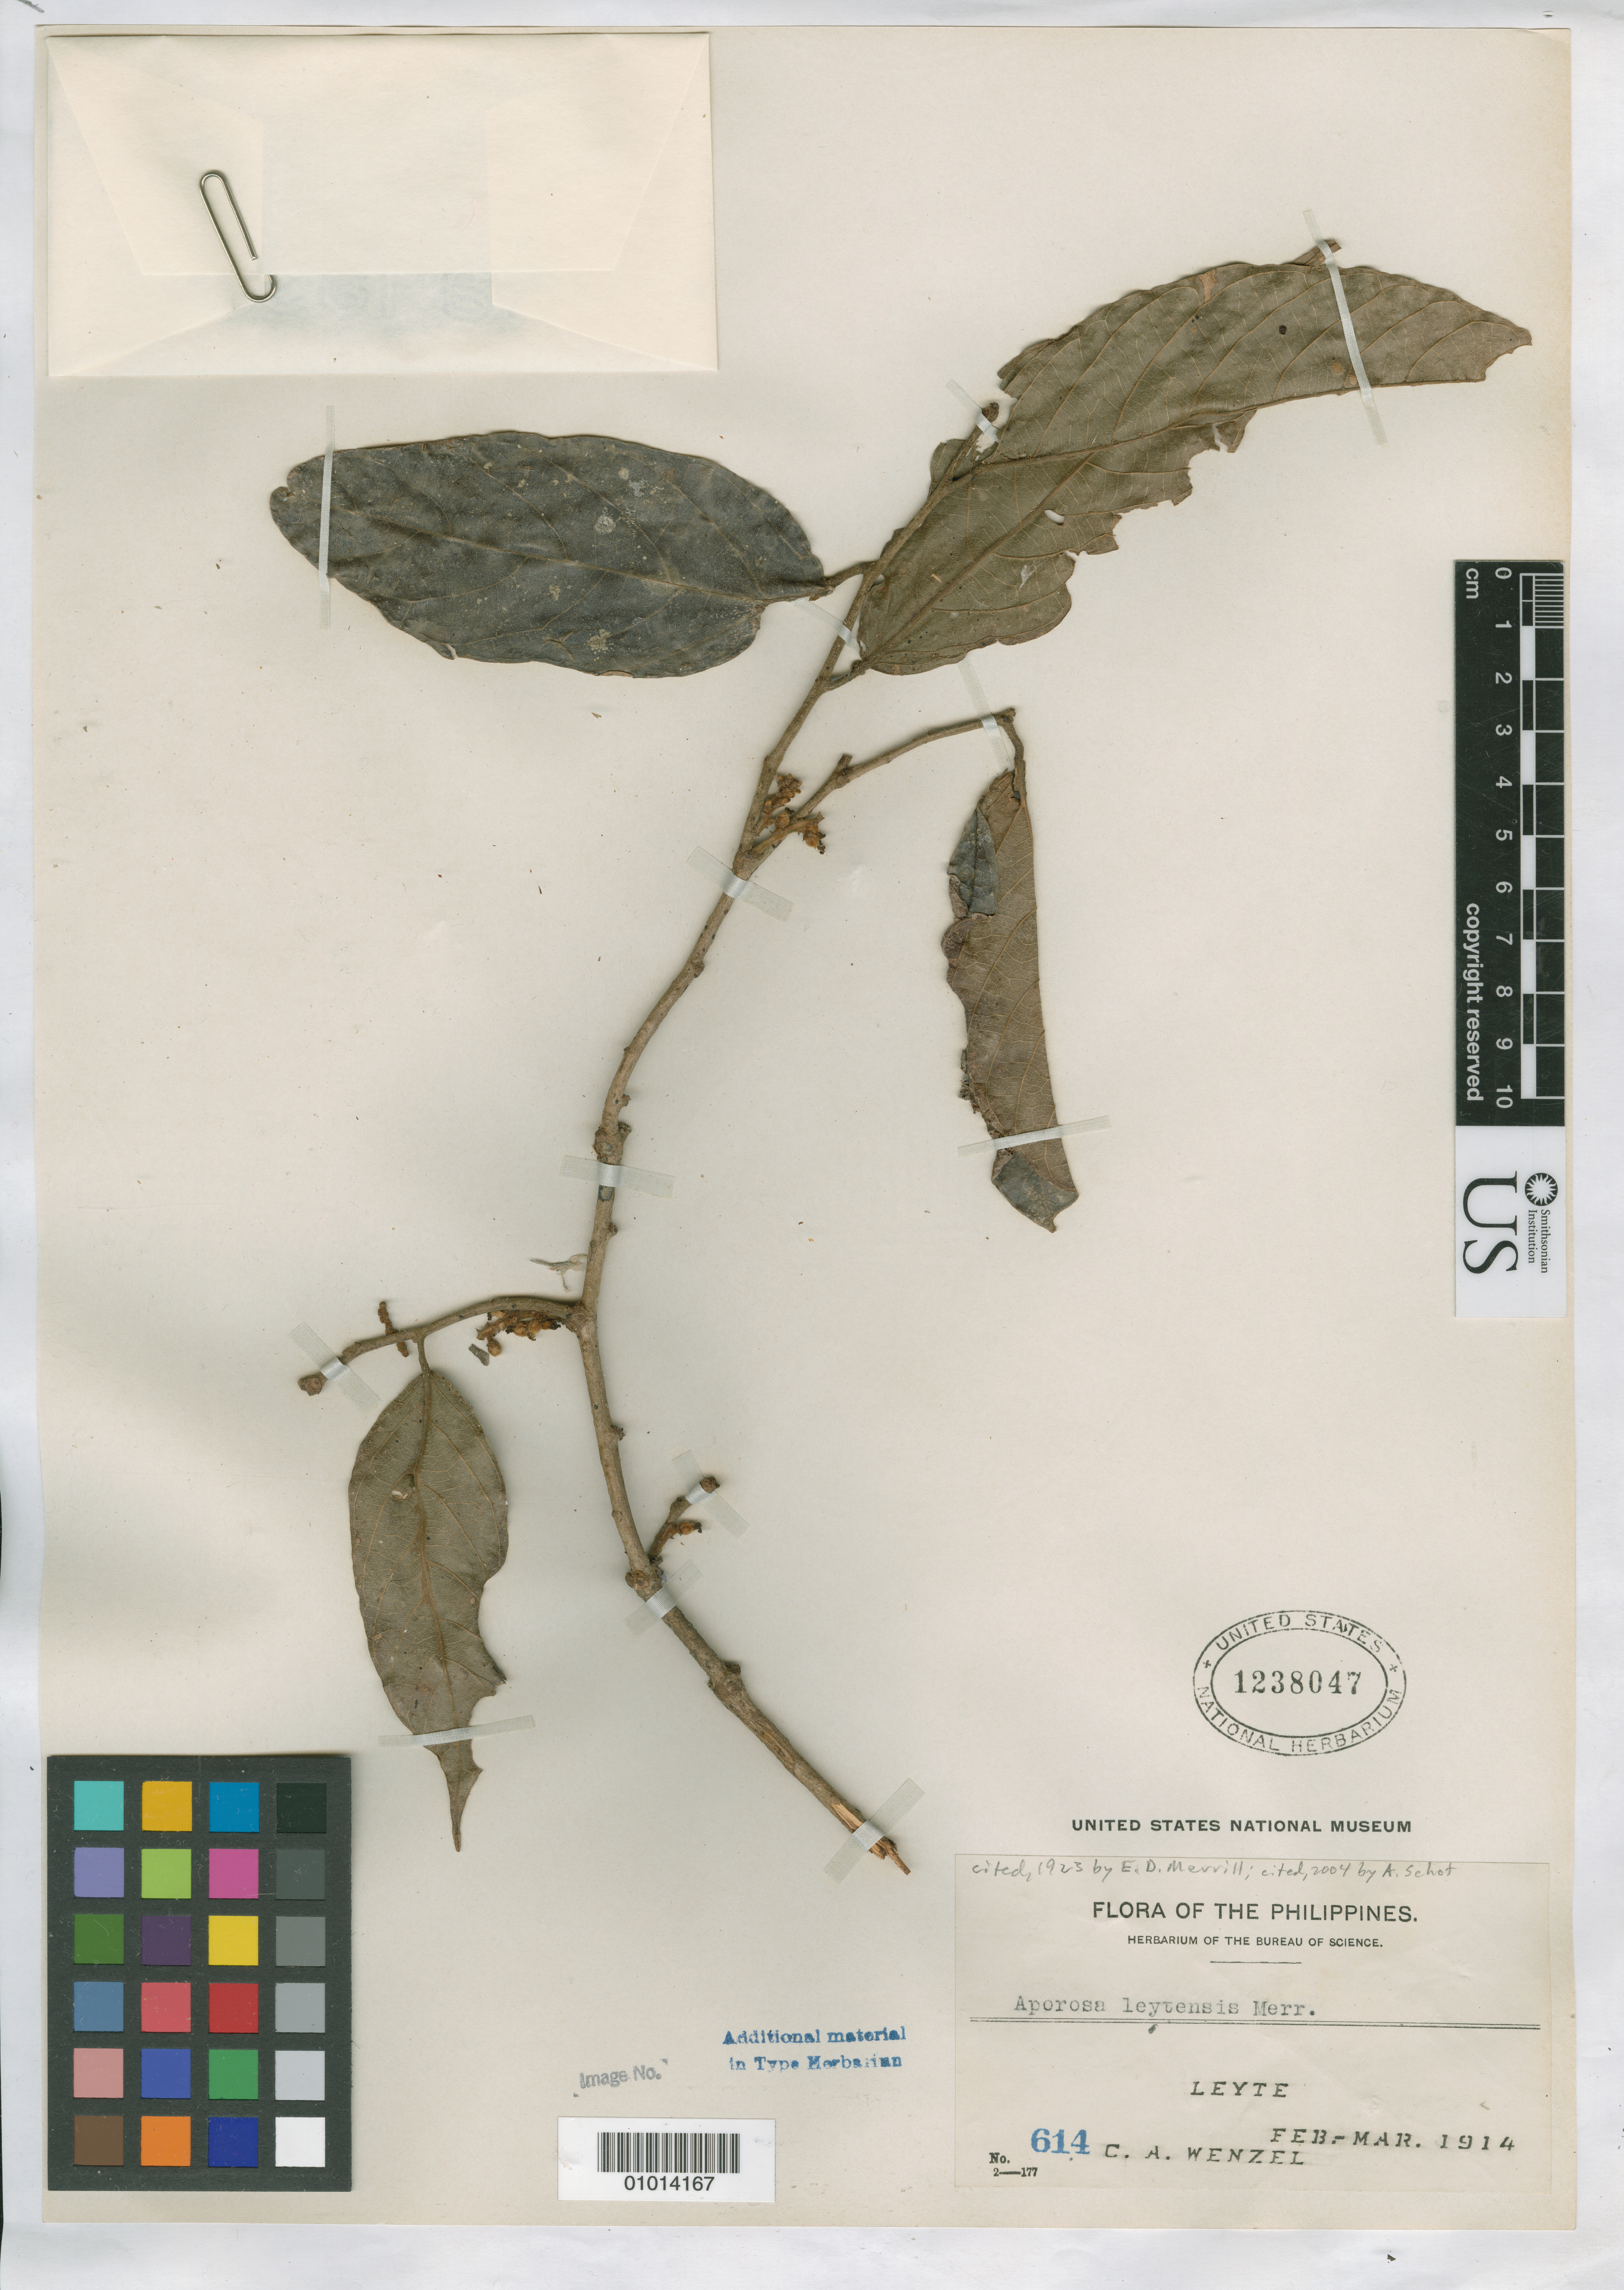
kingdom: Plantae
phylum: Tracheophyta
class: Magnoliopsida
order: Malpighiales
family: Phyllanthaceae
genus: Aporosa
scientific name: Aporosa leytensis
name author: Merr.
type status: Isotype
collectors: C. Wenzel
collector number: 614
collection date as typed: Feb 1914 to -- Mar 1914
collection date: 1914-02/1914-03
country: Philippines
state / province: Eastern Visayas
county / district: Leyte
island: Leyte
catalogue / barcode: US 1238047